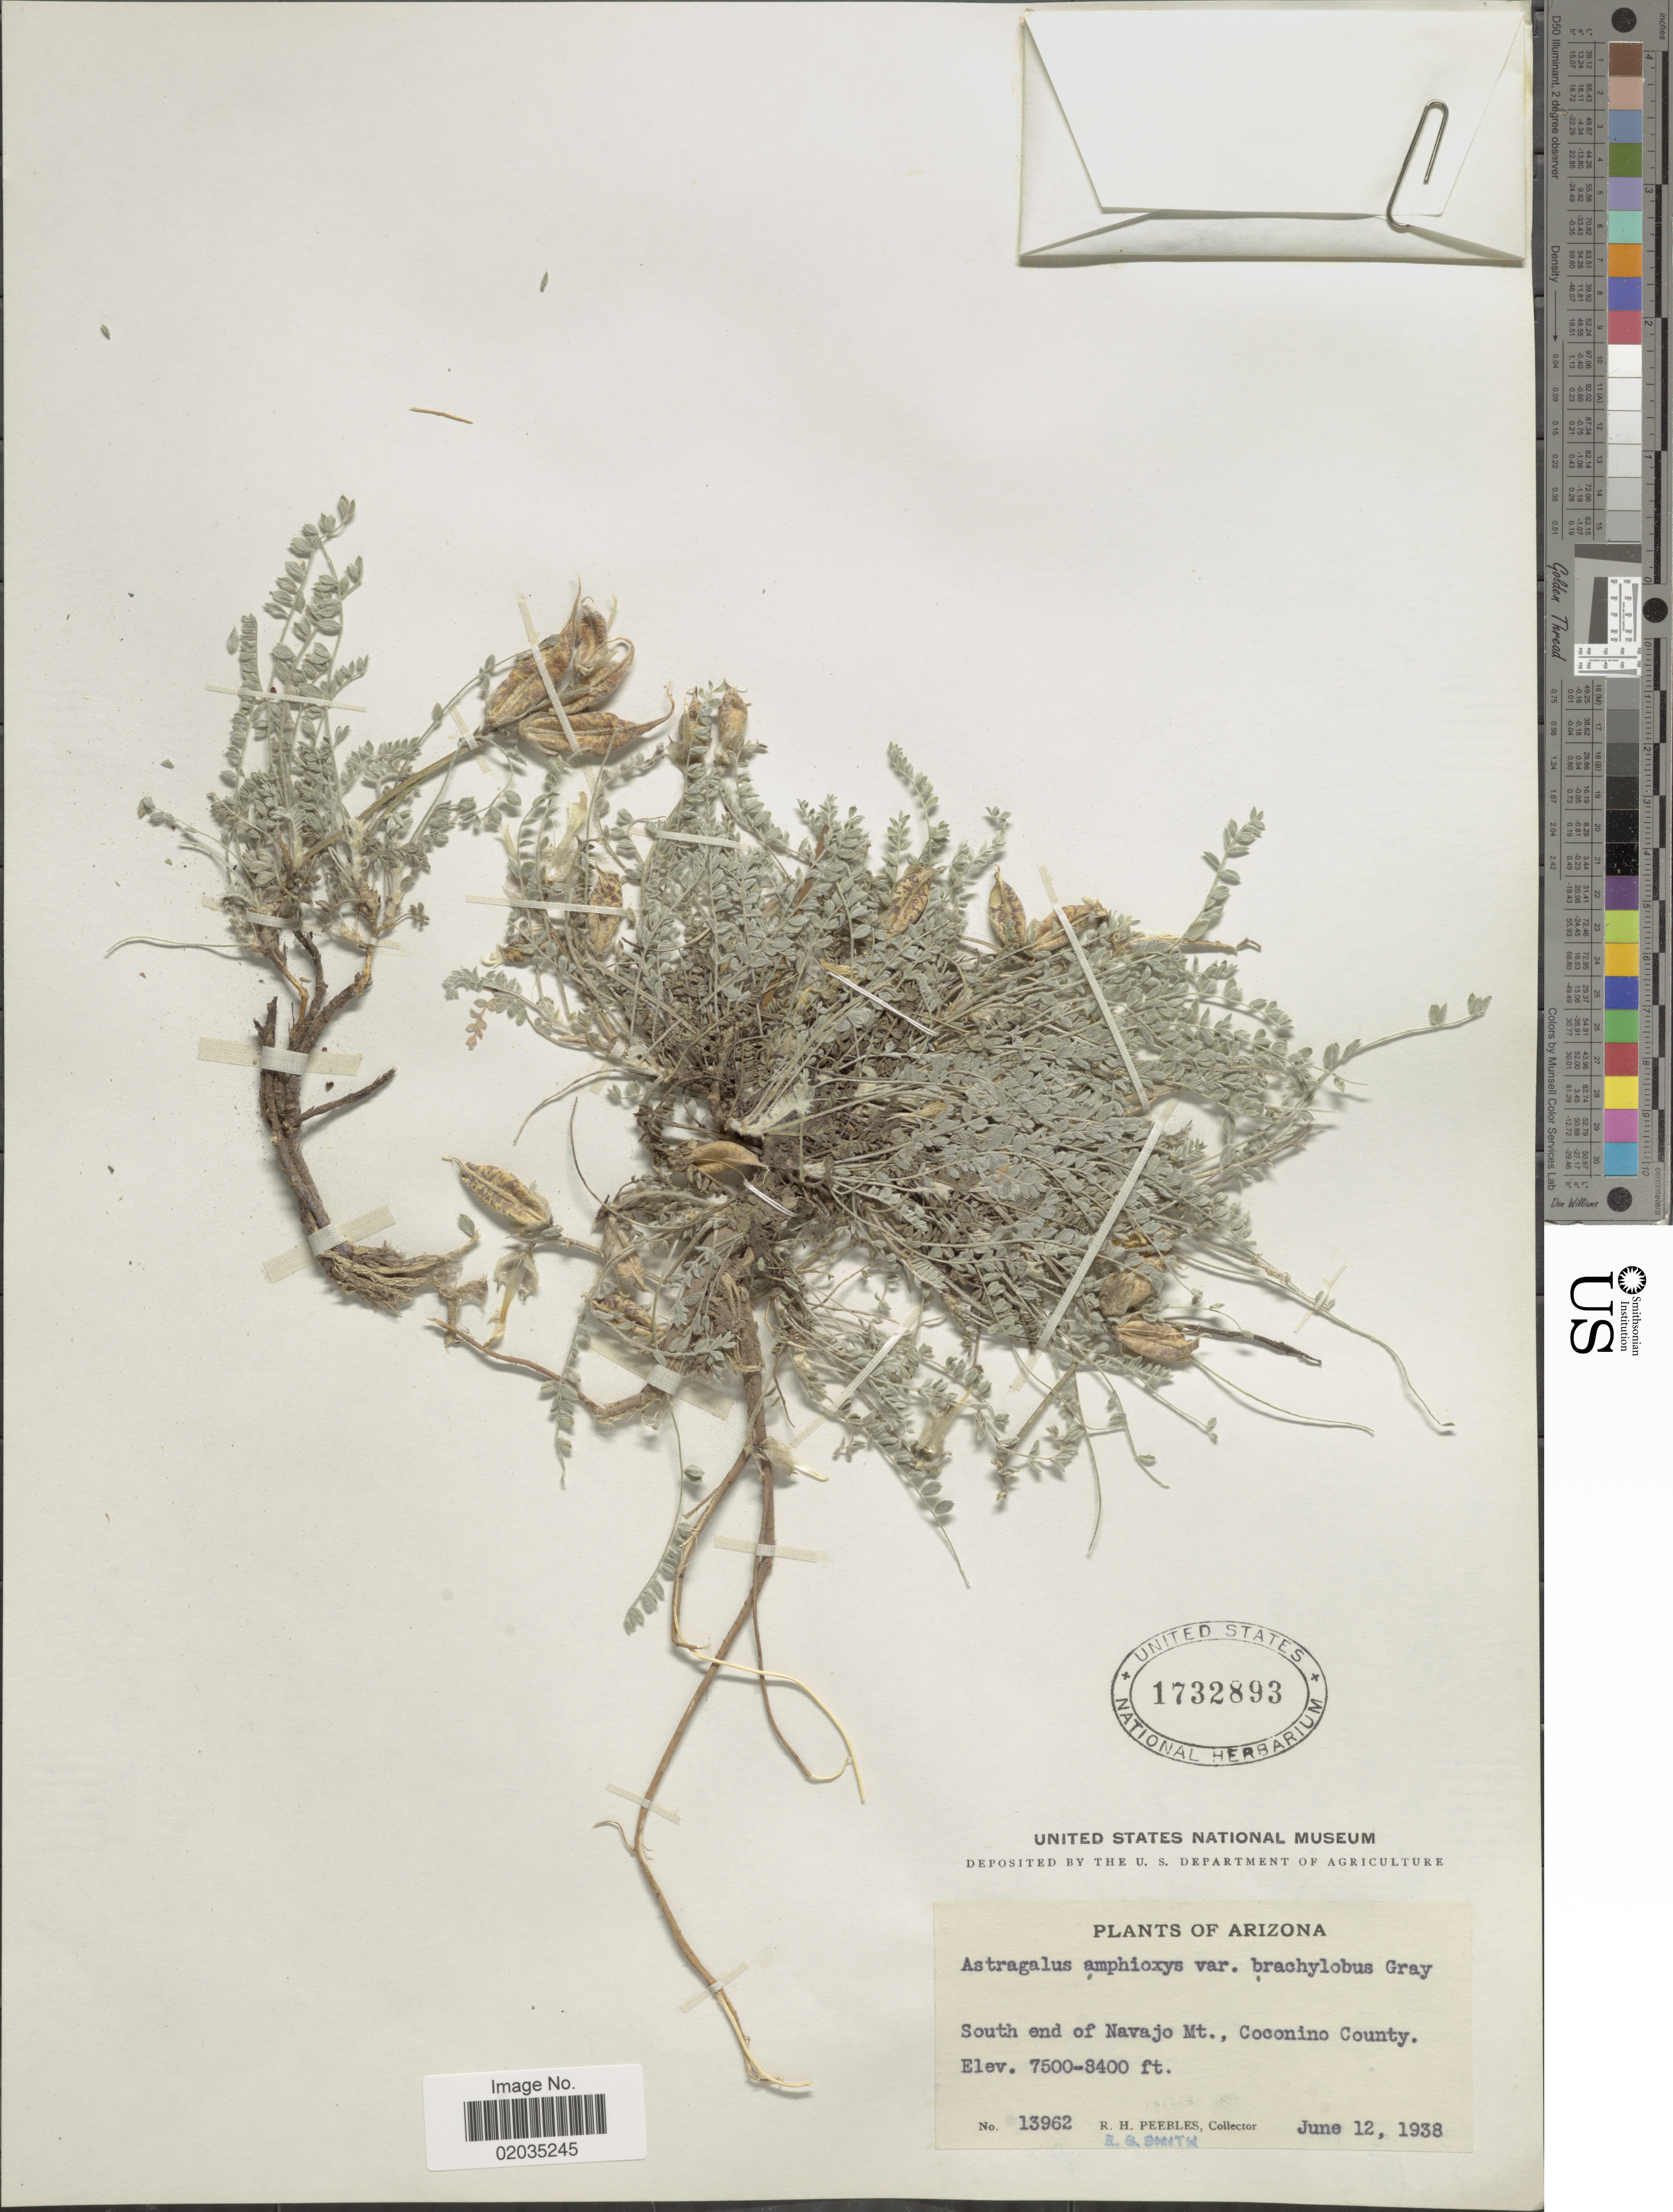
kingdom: Plantae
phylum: Tracheophyta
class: Magnoliopsida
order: Fabales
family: Fabaceae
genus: Astragalus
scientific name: Astragalus tephrodes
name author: A. Gray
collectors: R. H. Peebles & E. G. Smith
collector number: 13962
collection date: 1938-06-12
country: United States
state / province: Arizona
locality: South end of Navajo Mt., Coconino County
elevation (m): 2286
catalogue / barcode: US 1732893